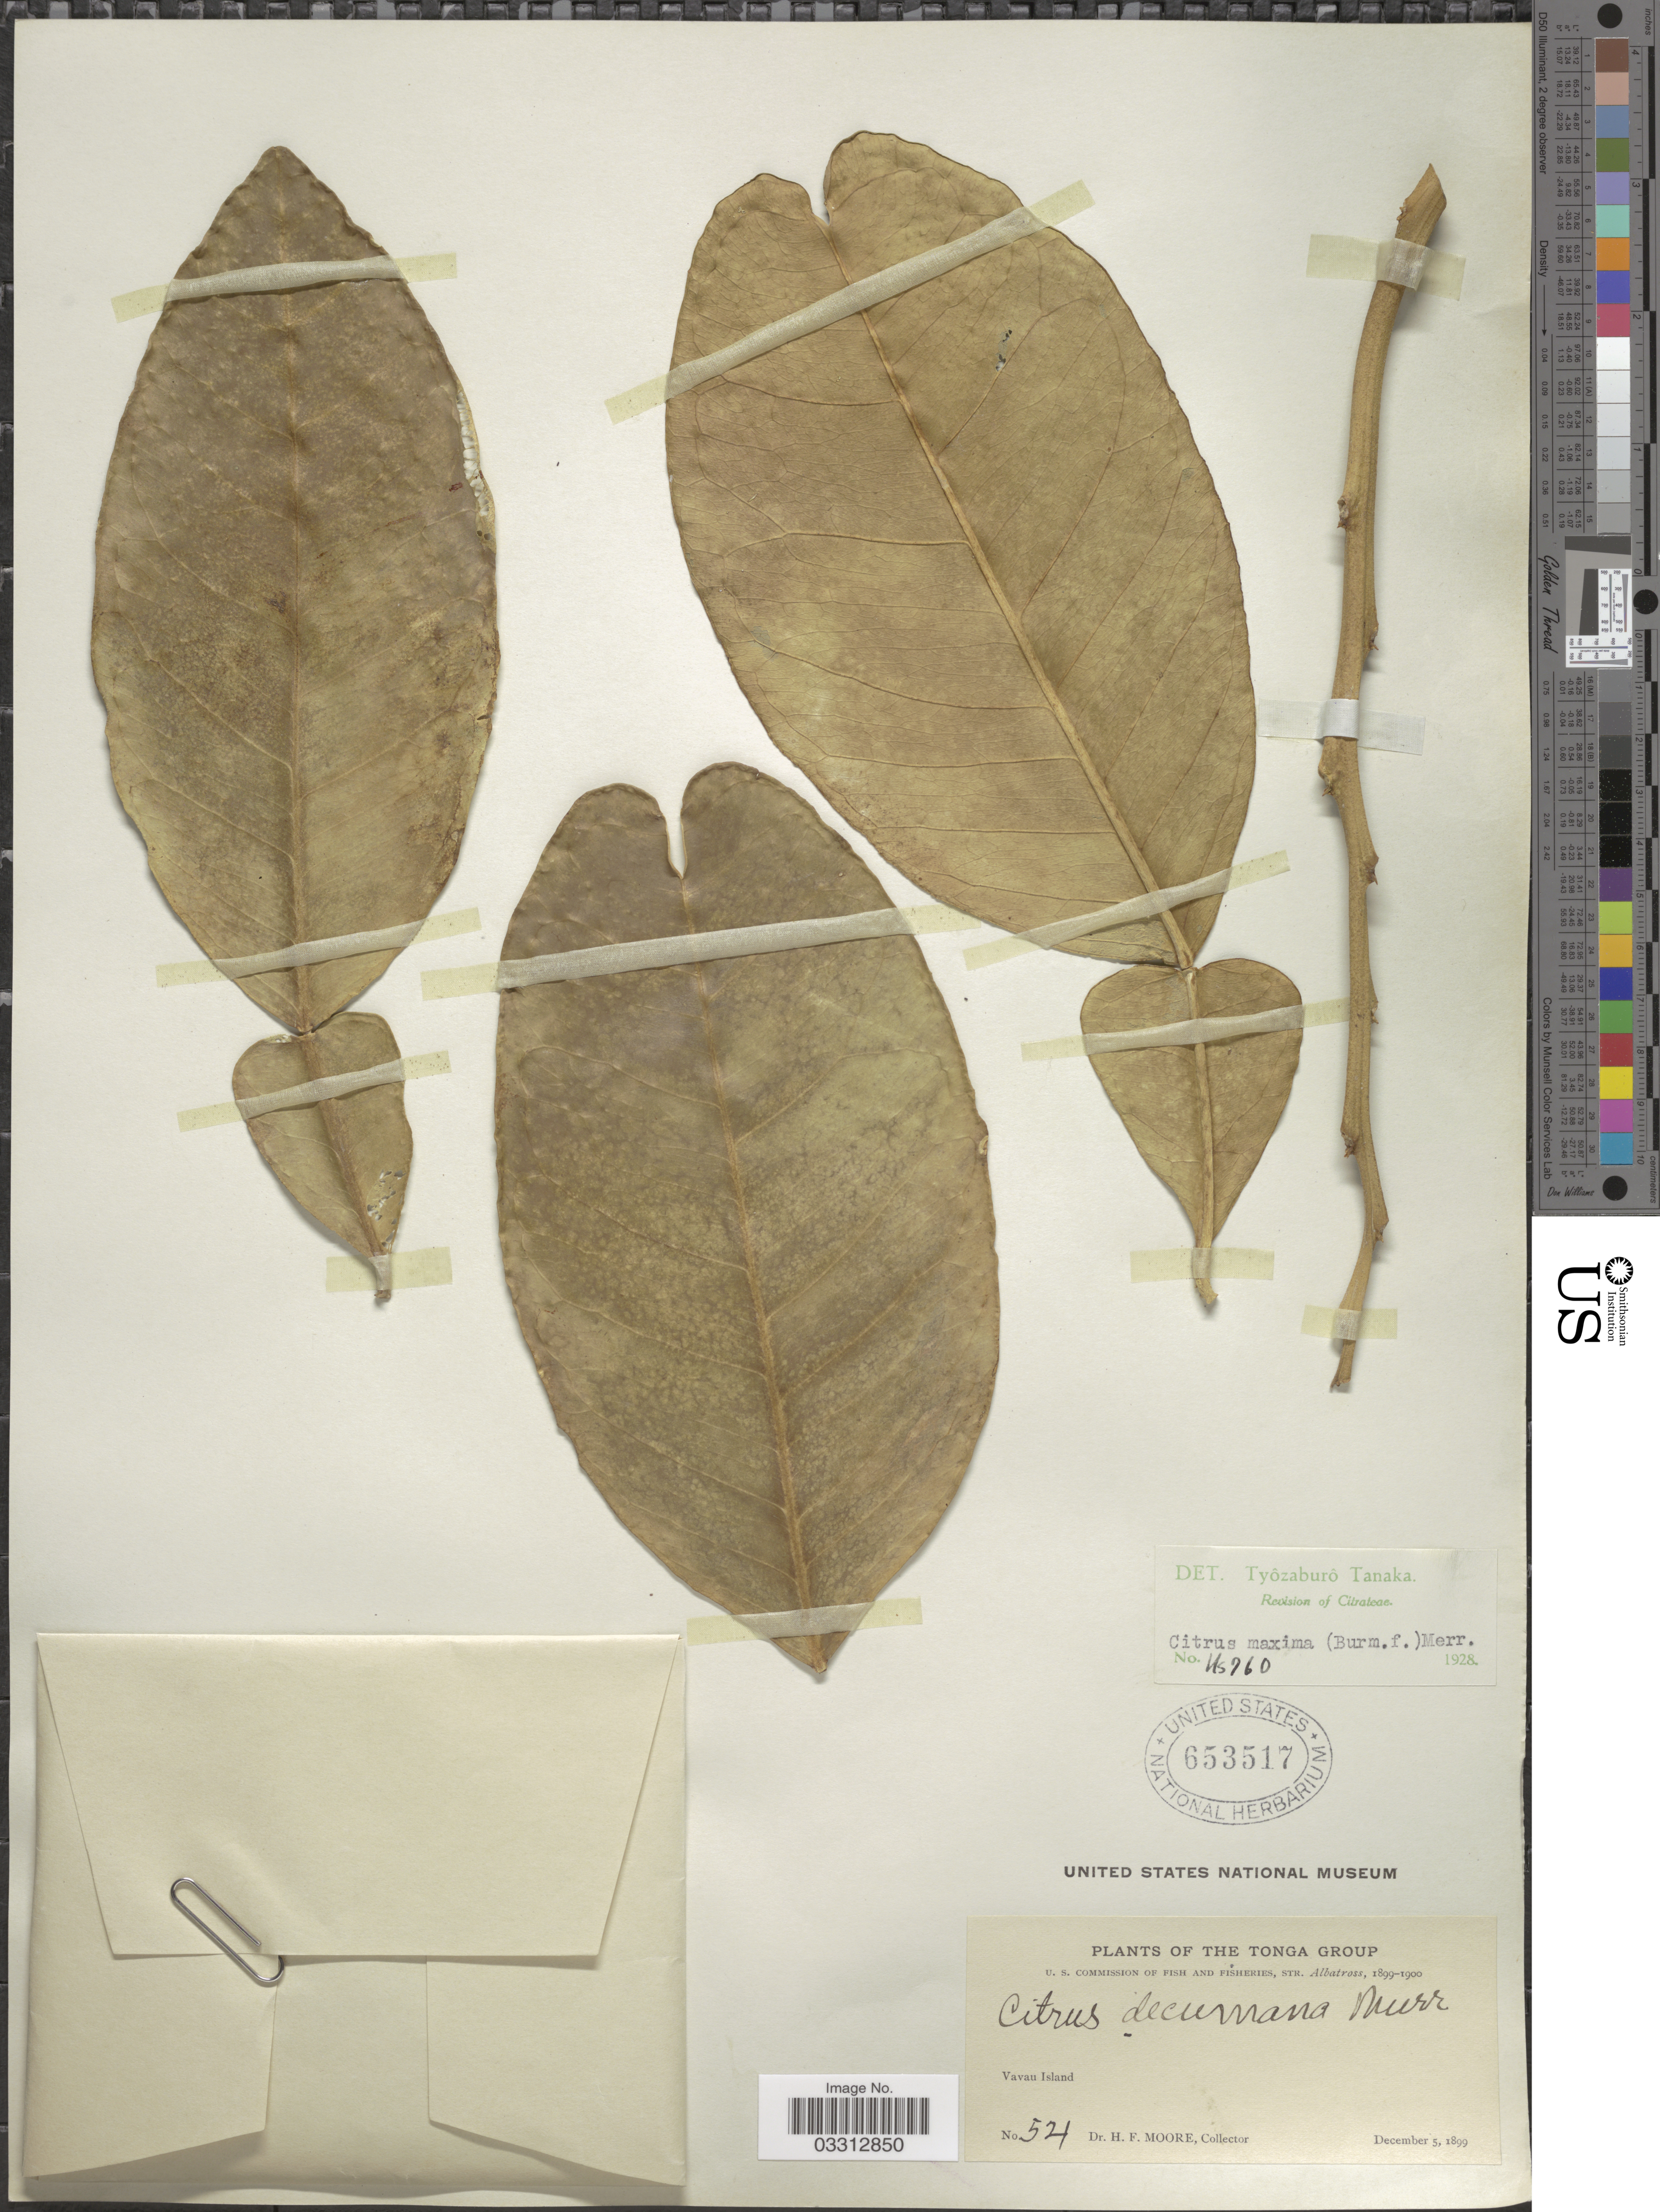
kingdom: Plantae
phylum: Tracheophyta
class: Magnoliopsida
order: Sapindales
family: Rutaceae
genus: Citrus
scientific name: Citrus maxima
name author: (Burm.) Merr.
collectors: H. F. Moore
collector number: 521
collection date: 1899-12-05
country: Tonga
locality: The Tonga Group, Vavau Island.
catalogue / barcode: US 653517